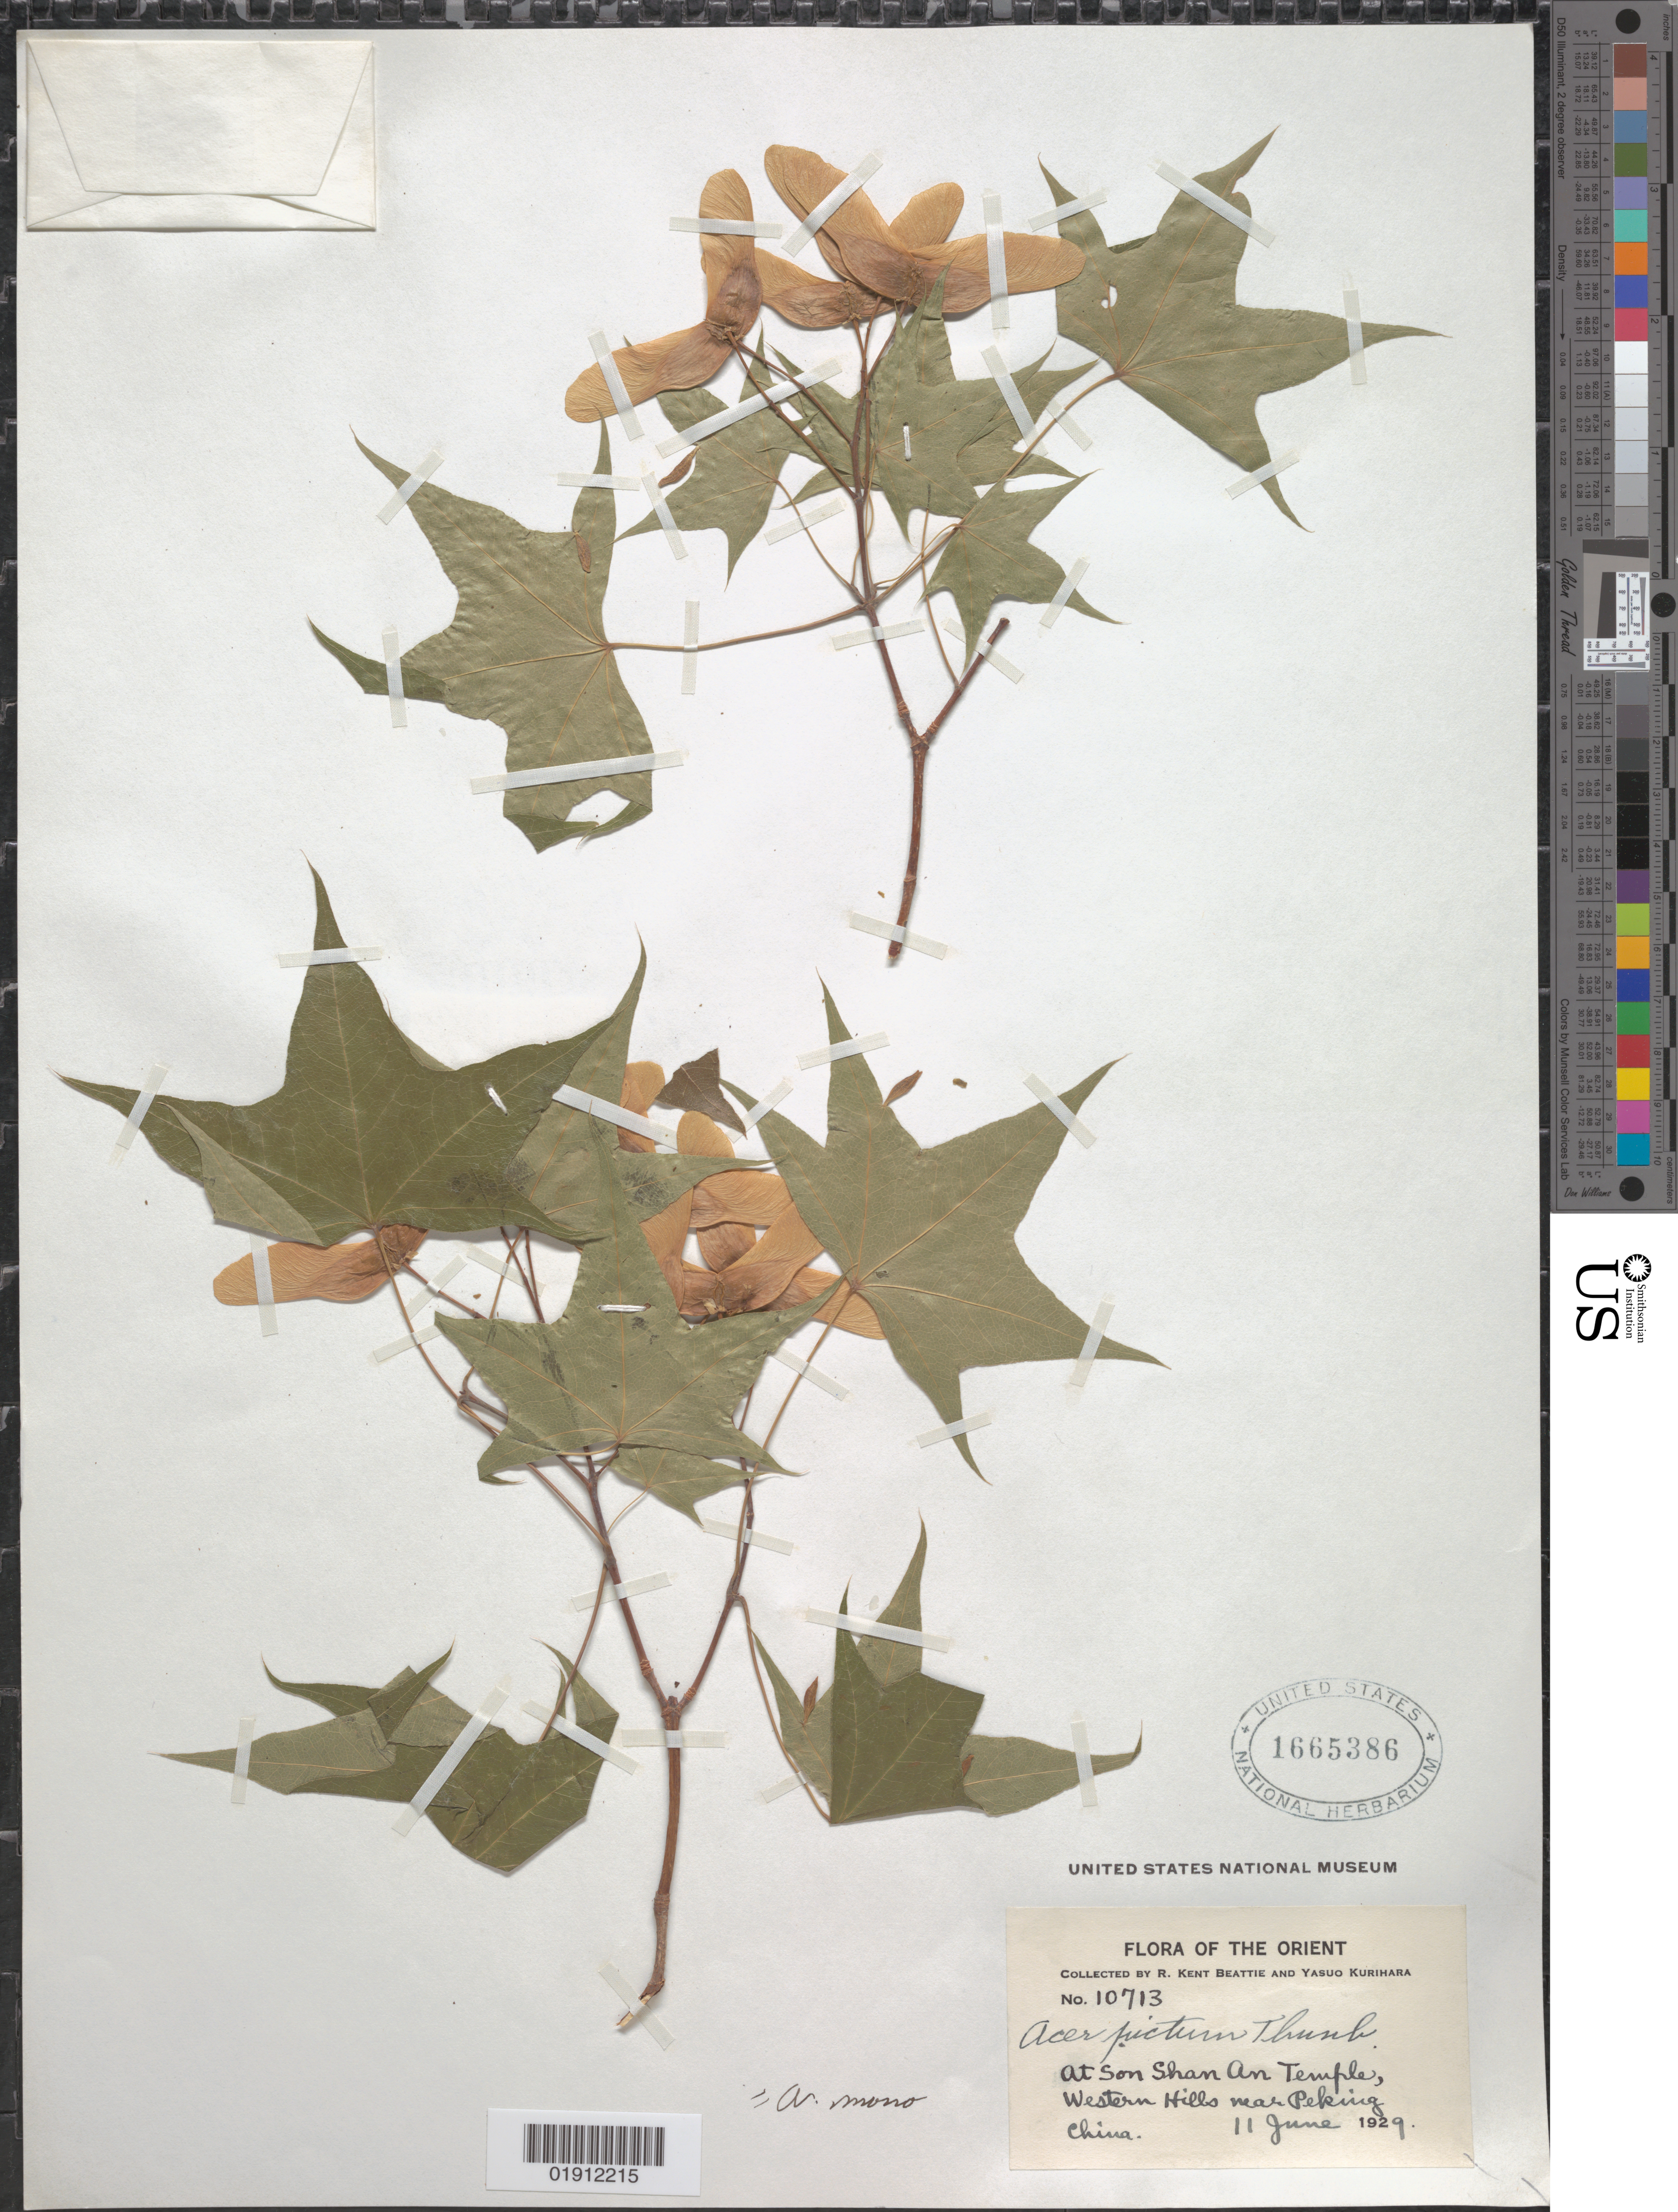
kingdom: Plantae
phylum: Tracheophyta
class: Magnoliopsida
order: Sapindales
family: Sapindaceae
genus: Acer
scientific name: Acer cappadocicum subsp. truncatum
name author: (Bunge) A.E. Murray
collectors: R. K. Beattie & Y. Kurihara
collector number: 10713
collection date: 1929-06-11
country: China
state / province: Beijing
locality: Son Shan An Temple, Western Hills, near Peking [Beijing]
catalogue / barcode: US 1665386